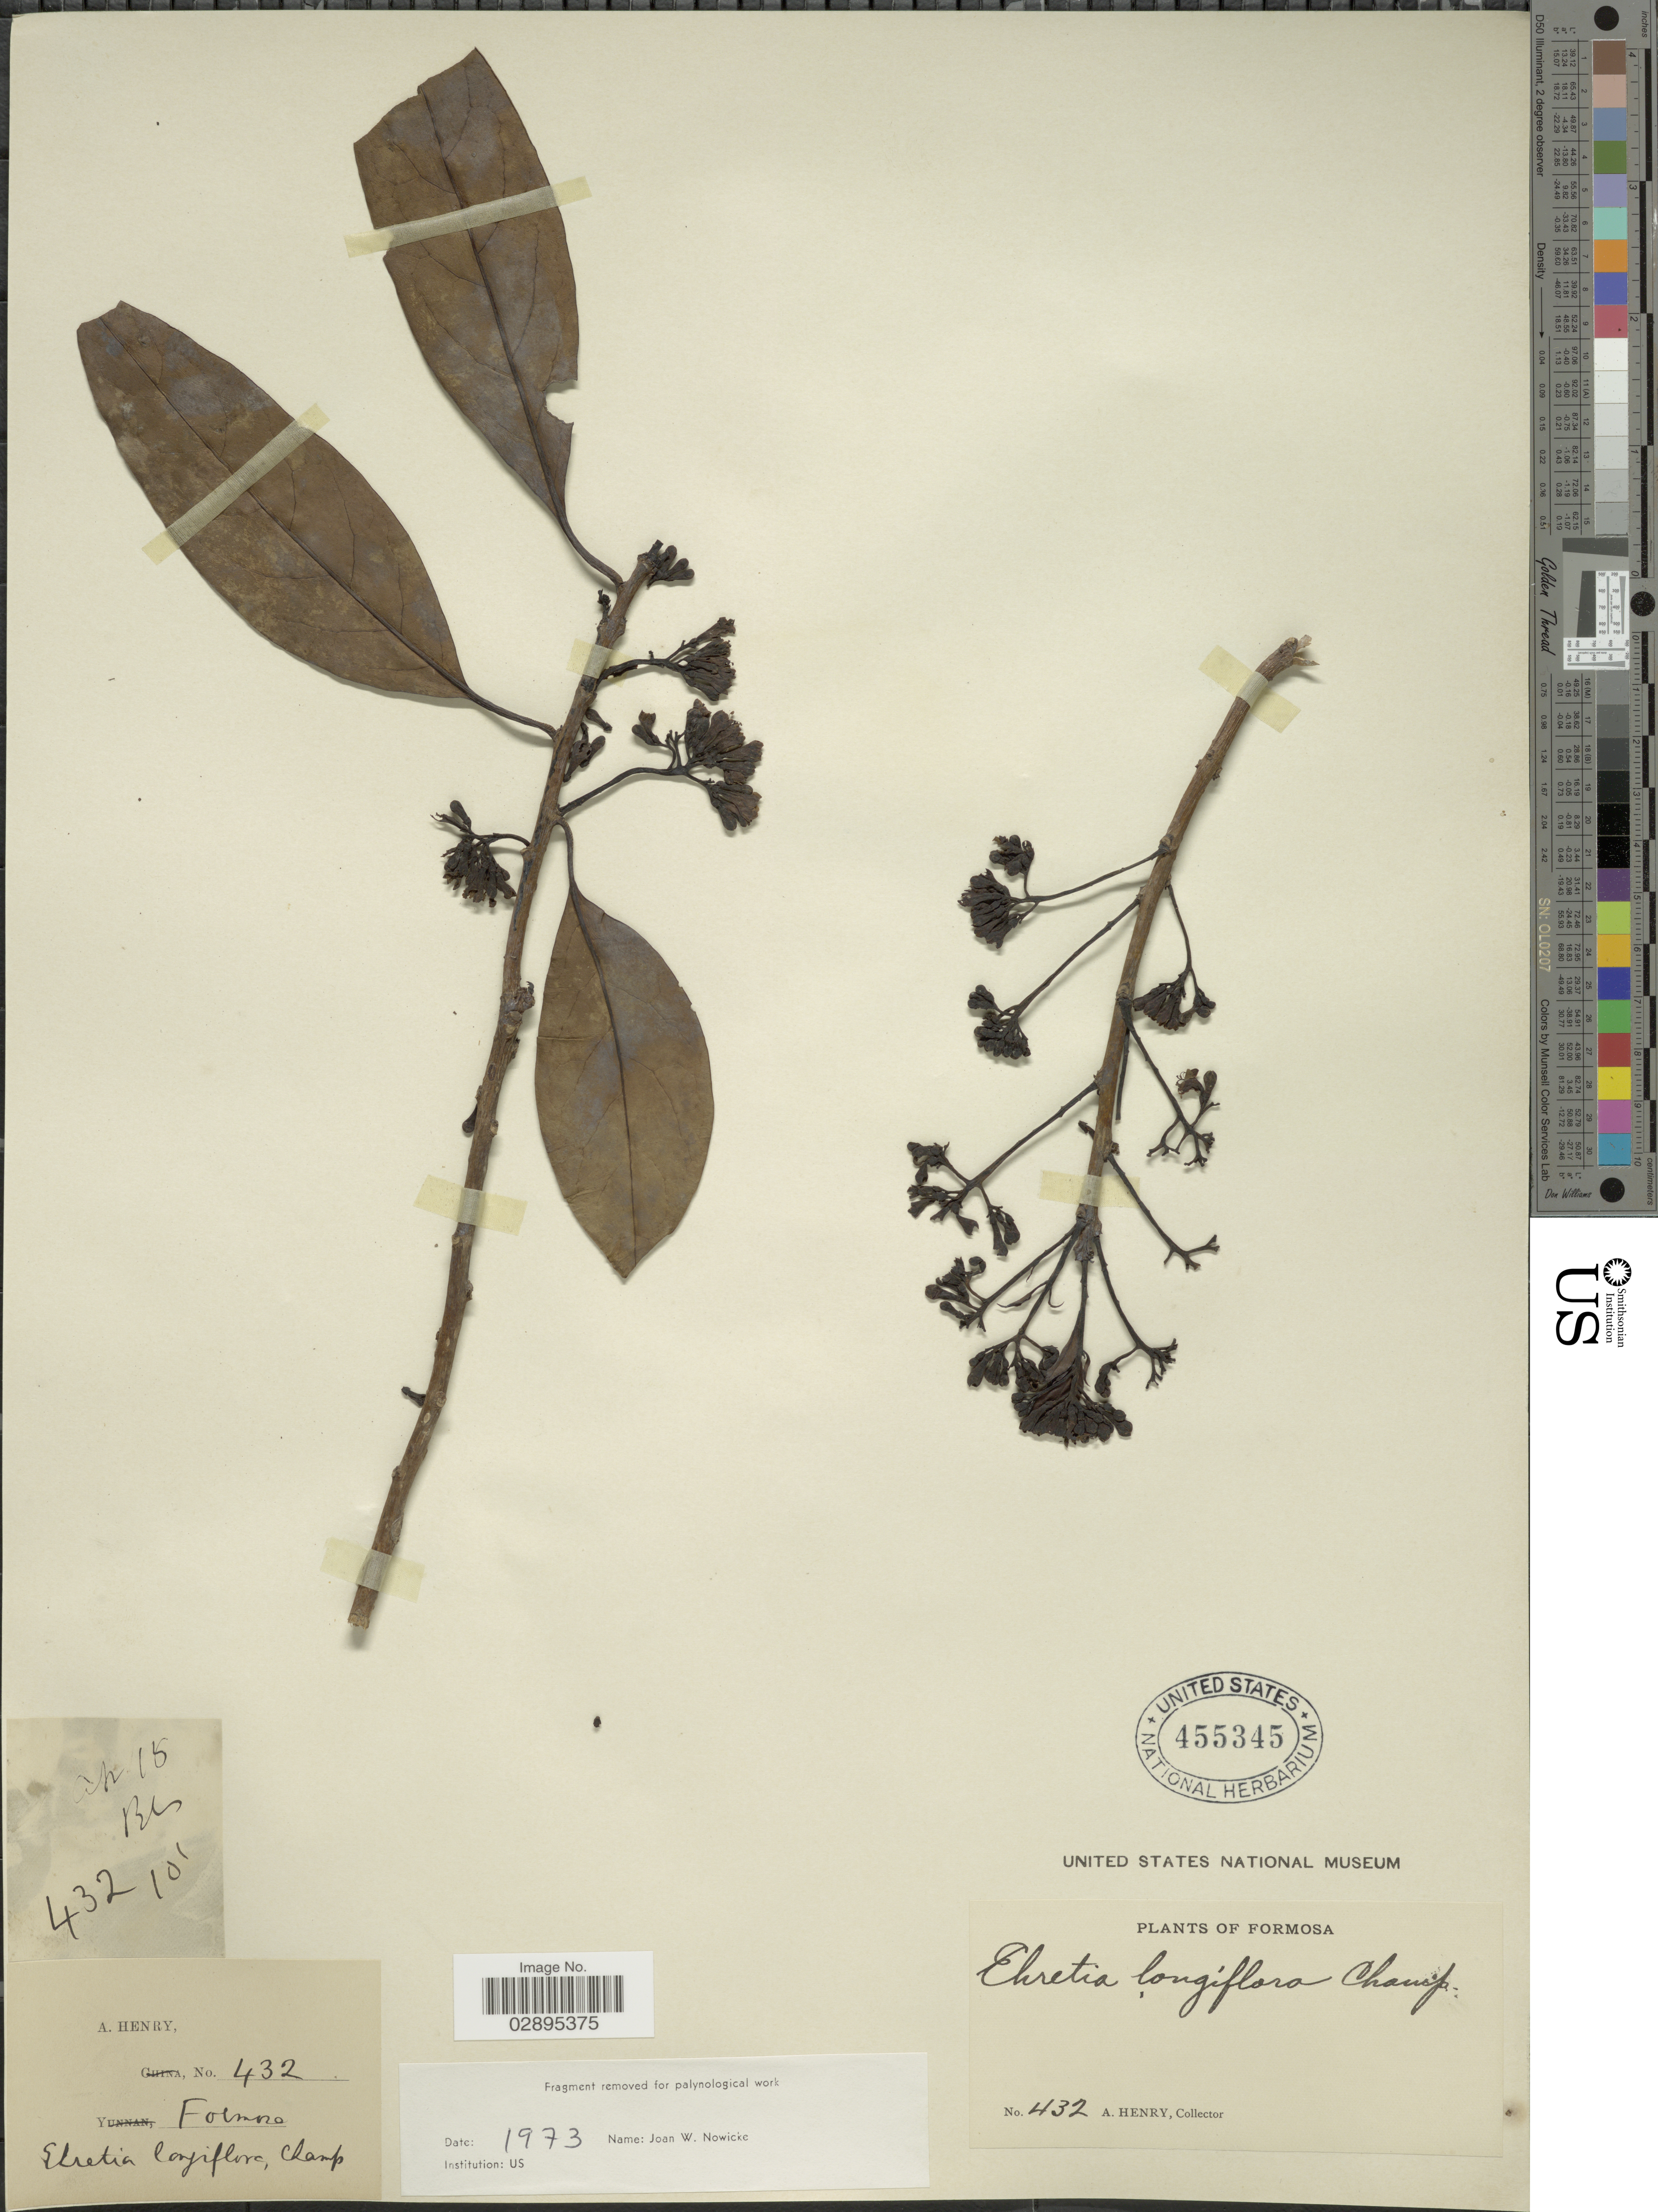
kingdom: Plantae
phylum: Tracheophyta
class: Magnoliopsida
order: Boraginales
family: Ehretiaceae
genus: Ehretia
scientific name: Ehretia longiflora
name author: Champ. ex Benth.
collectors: A. Henry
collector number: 432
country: Taiwan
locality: Formosa.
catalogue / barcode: US 455345